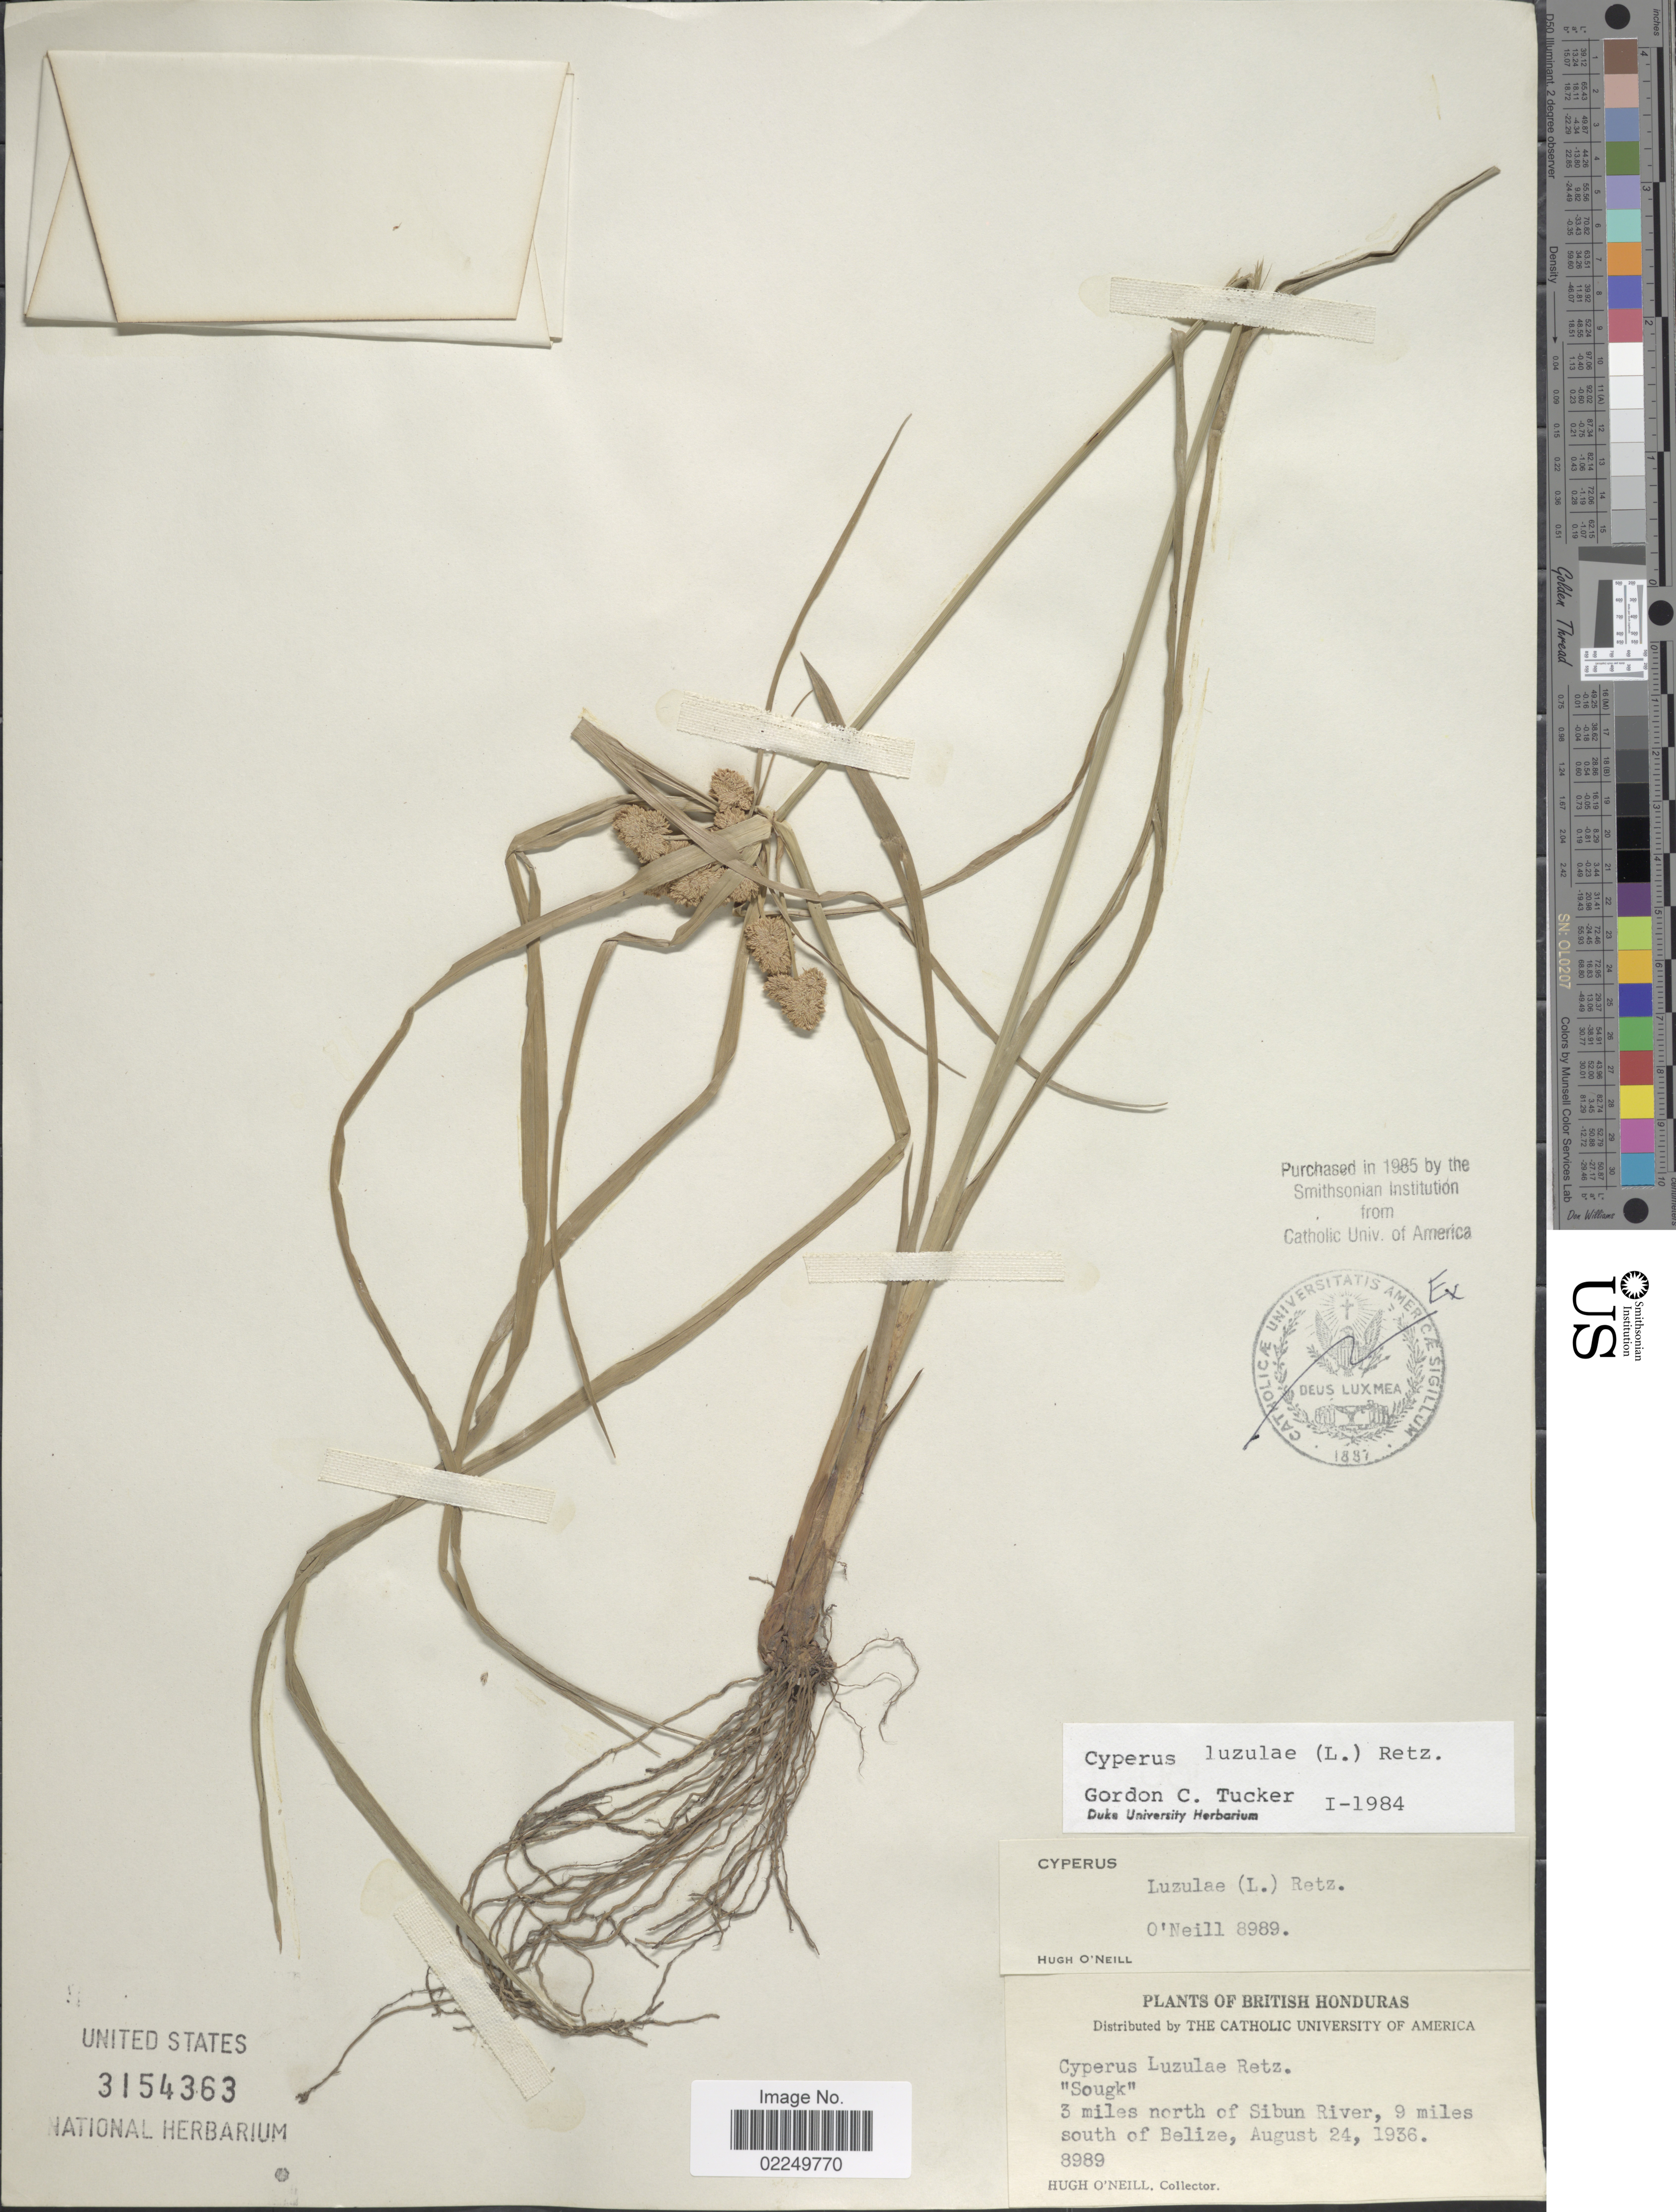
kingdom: Plantae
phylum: Tracheophyta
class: Liliopsida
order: Poales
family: Cyperaceae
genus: Cyperus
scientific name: Cyperus luzulae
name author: (L.) Rottb. ex Retz.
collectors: H. O'Neill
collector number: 8989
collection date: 1936-08-24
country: Belize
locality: British Honduras, 3 miles north of Sibun River, 9 miles south of Belize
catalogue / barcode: US 3154363